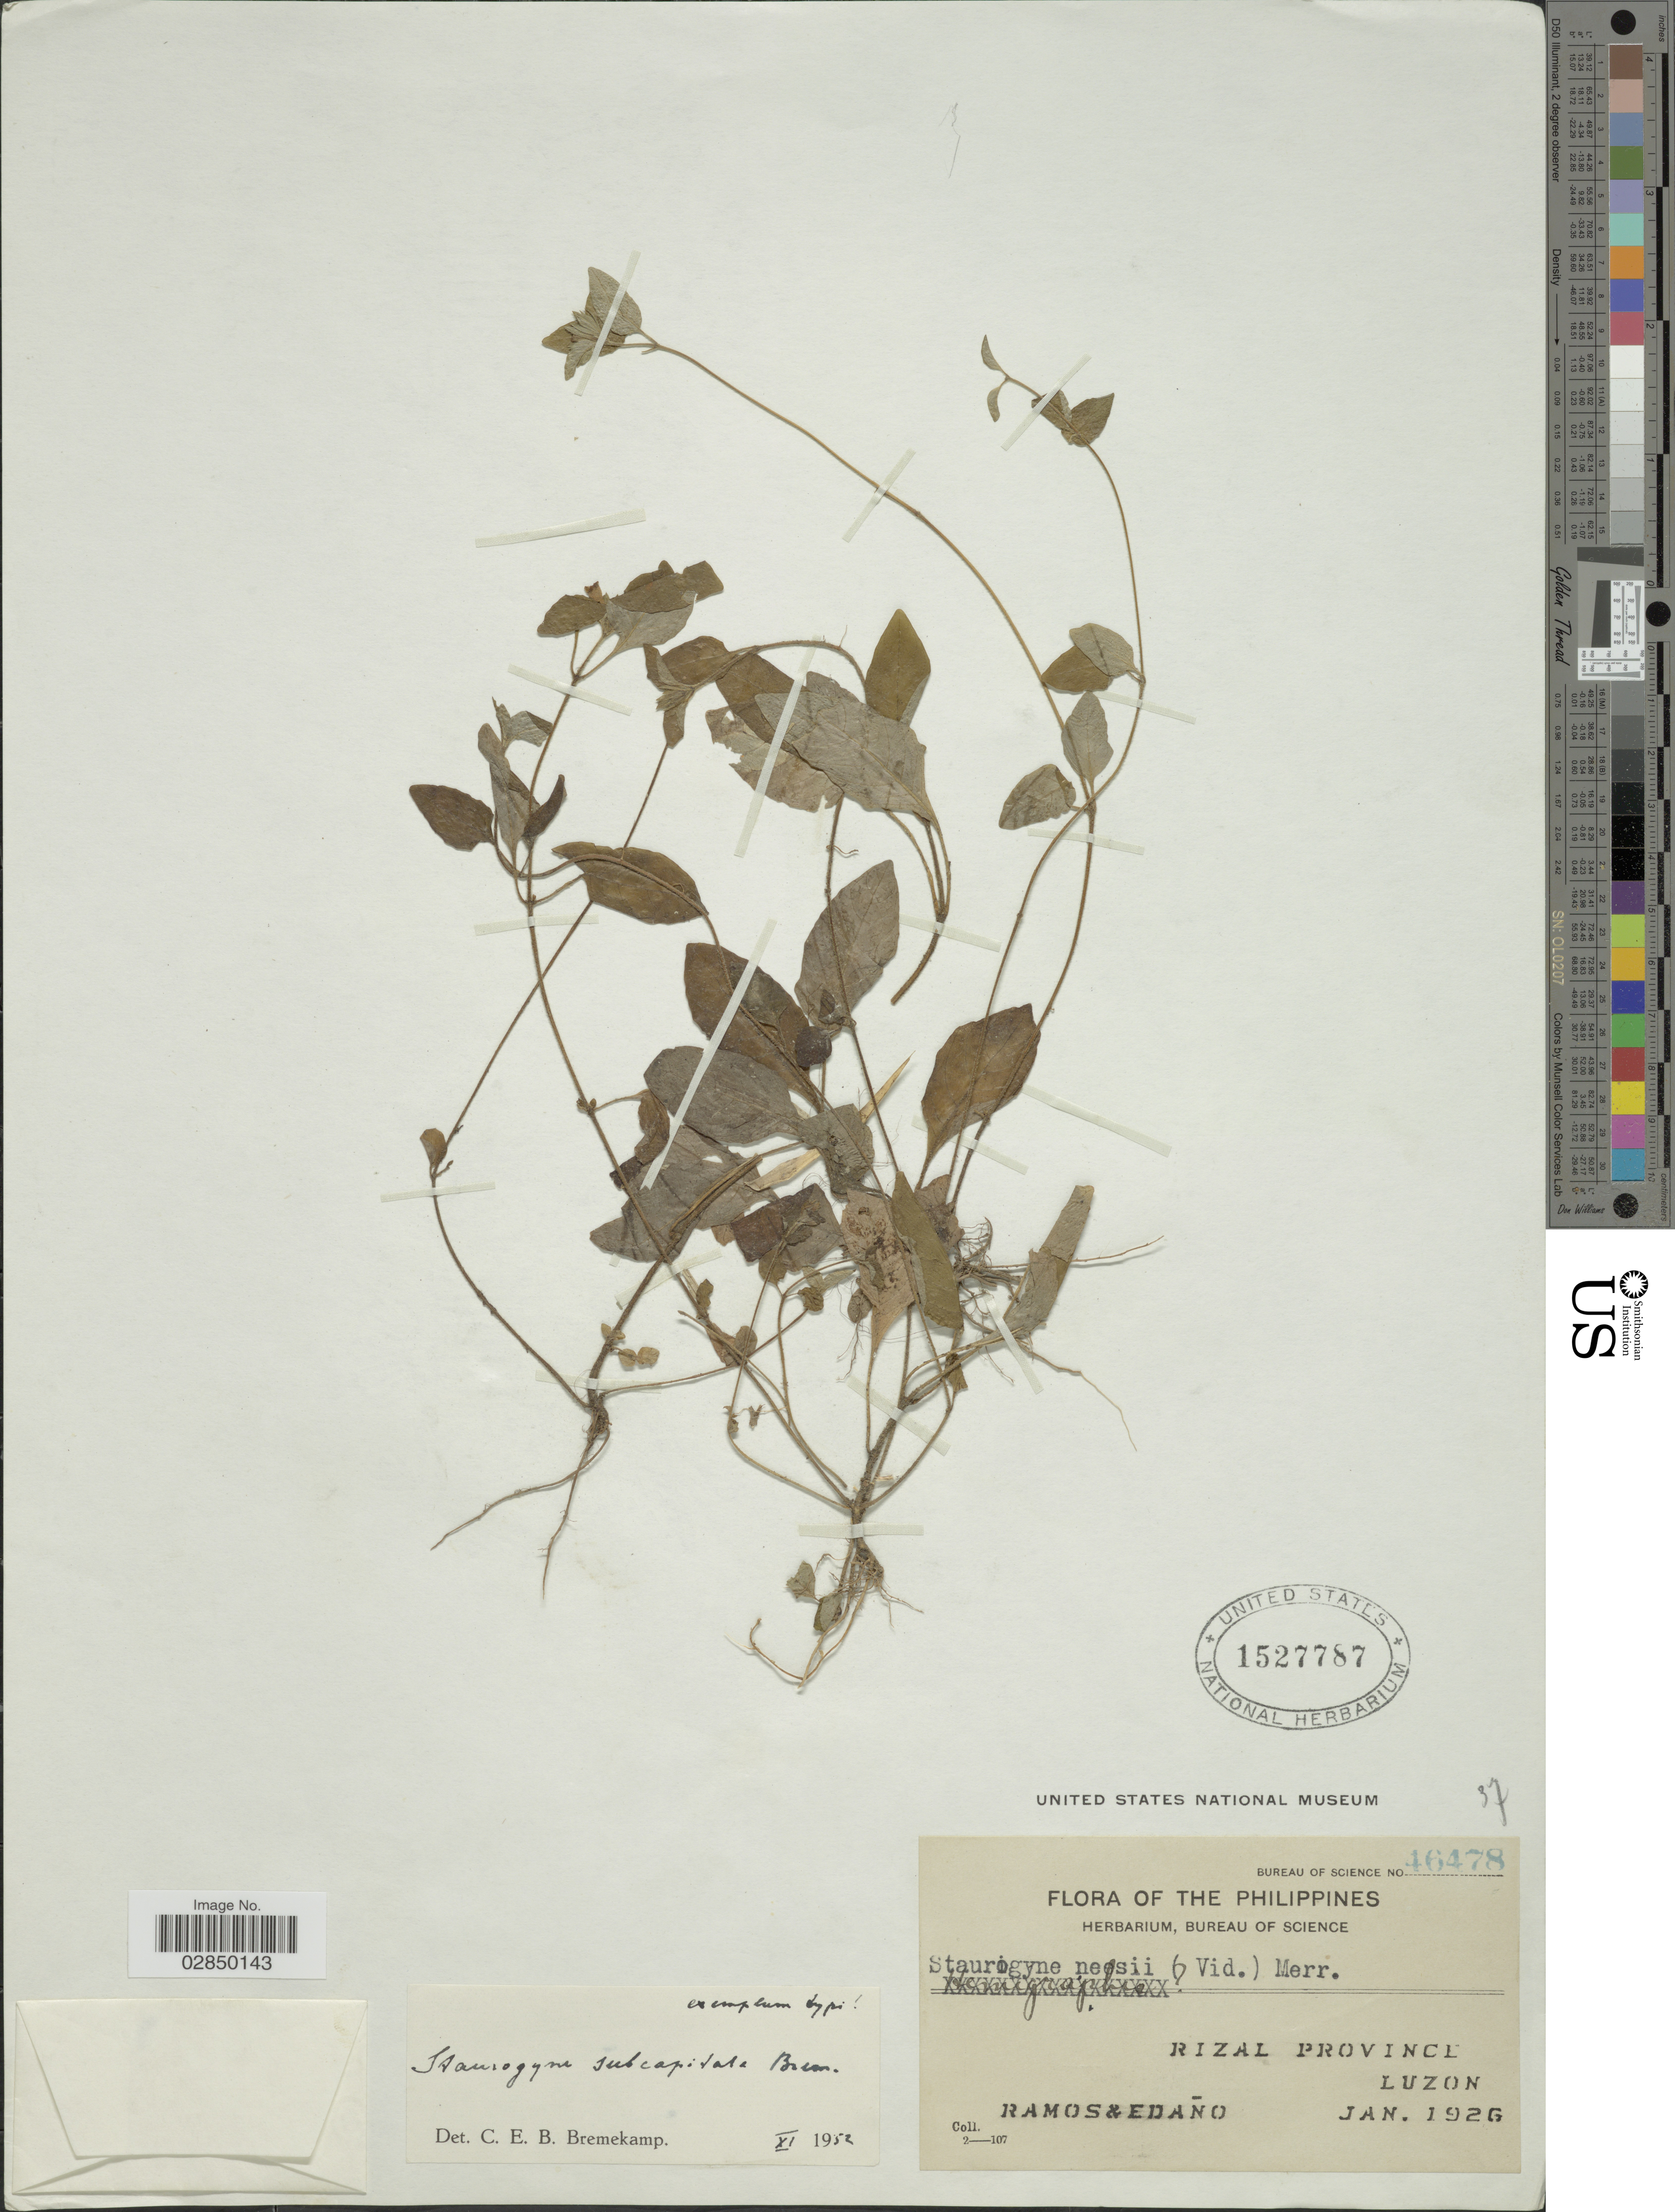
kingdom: Plantae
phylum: Tracheophyta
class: Magnoliopsida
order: Lamiales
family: Acanthaceae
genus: Staurogyne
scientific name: Staurogyne subcapitata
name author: Bremek.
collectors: -. Ramos & -. Edano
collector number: Bureau of Science 46478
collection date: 1926-01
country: Philippines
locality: Rizal Province. Luzon.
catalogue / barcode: US 1527787